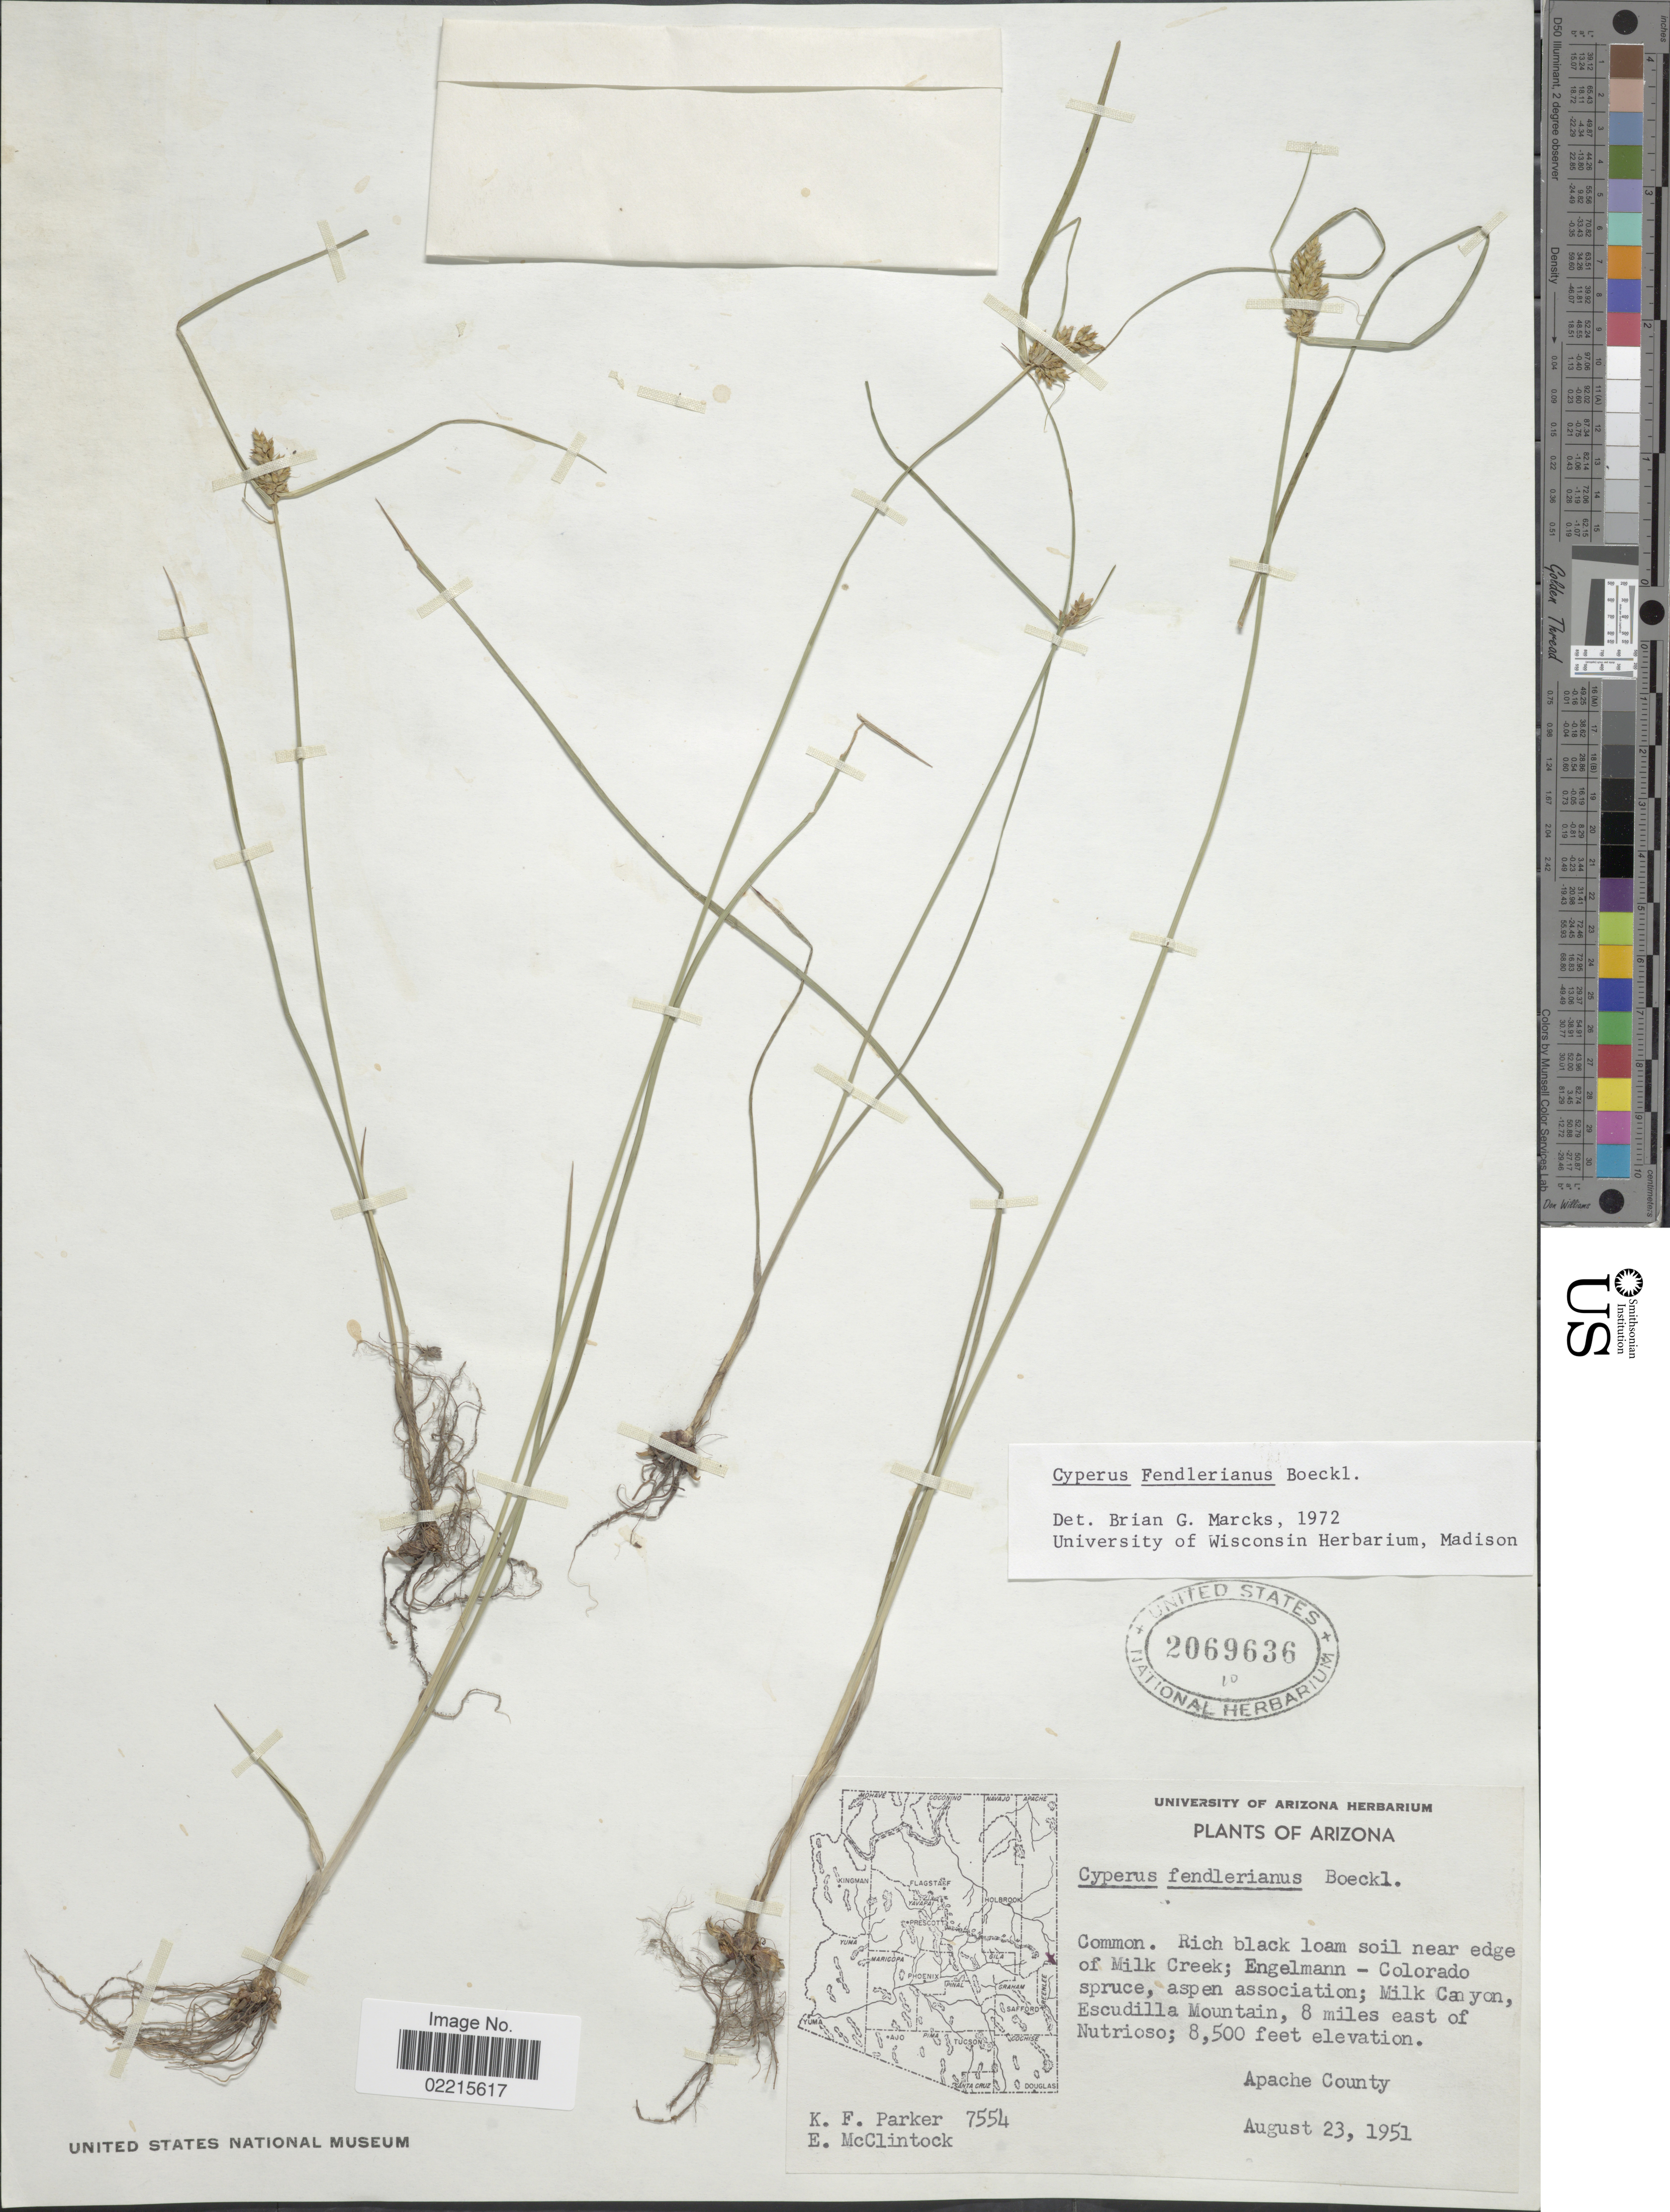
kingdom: Plantae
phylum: Tracheophyta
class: Liliopsida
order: Poales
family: Cyperaceae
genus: Cyperus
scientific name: Cyperus fendlerianus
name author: Boeckeler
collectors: K. F. Parker & E. McClintock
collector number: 7554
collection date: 1951-08-23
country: United States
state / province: Arizona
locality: Near edge of Milk Creek; Engelmann - Colorado spruce; Milk Canyon, Escudilla Mountain, 8 miles east of Nutrioso, Apache County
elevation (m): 2591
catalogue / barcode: US 2069636